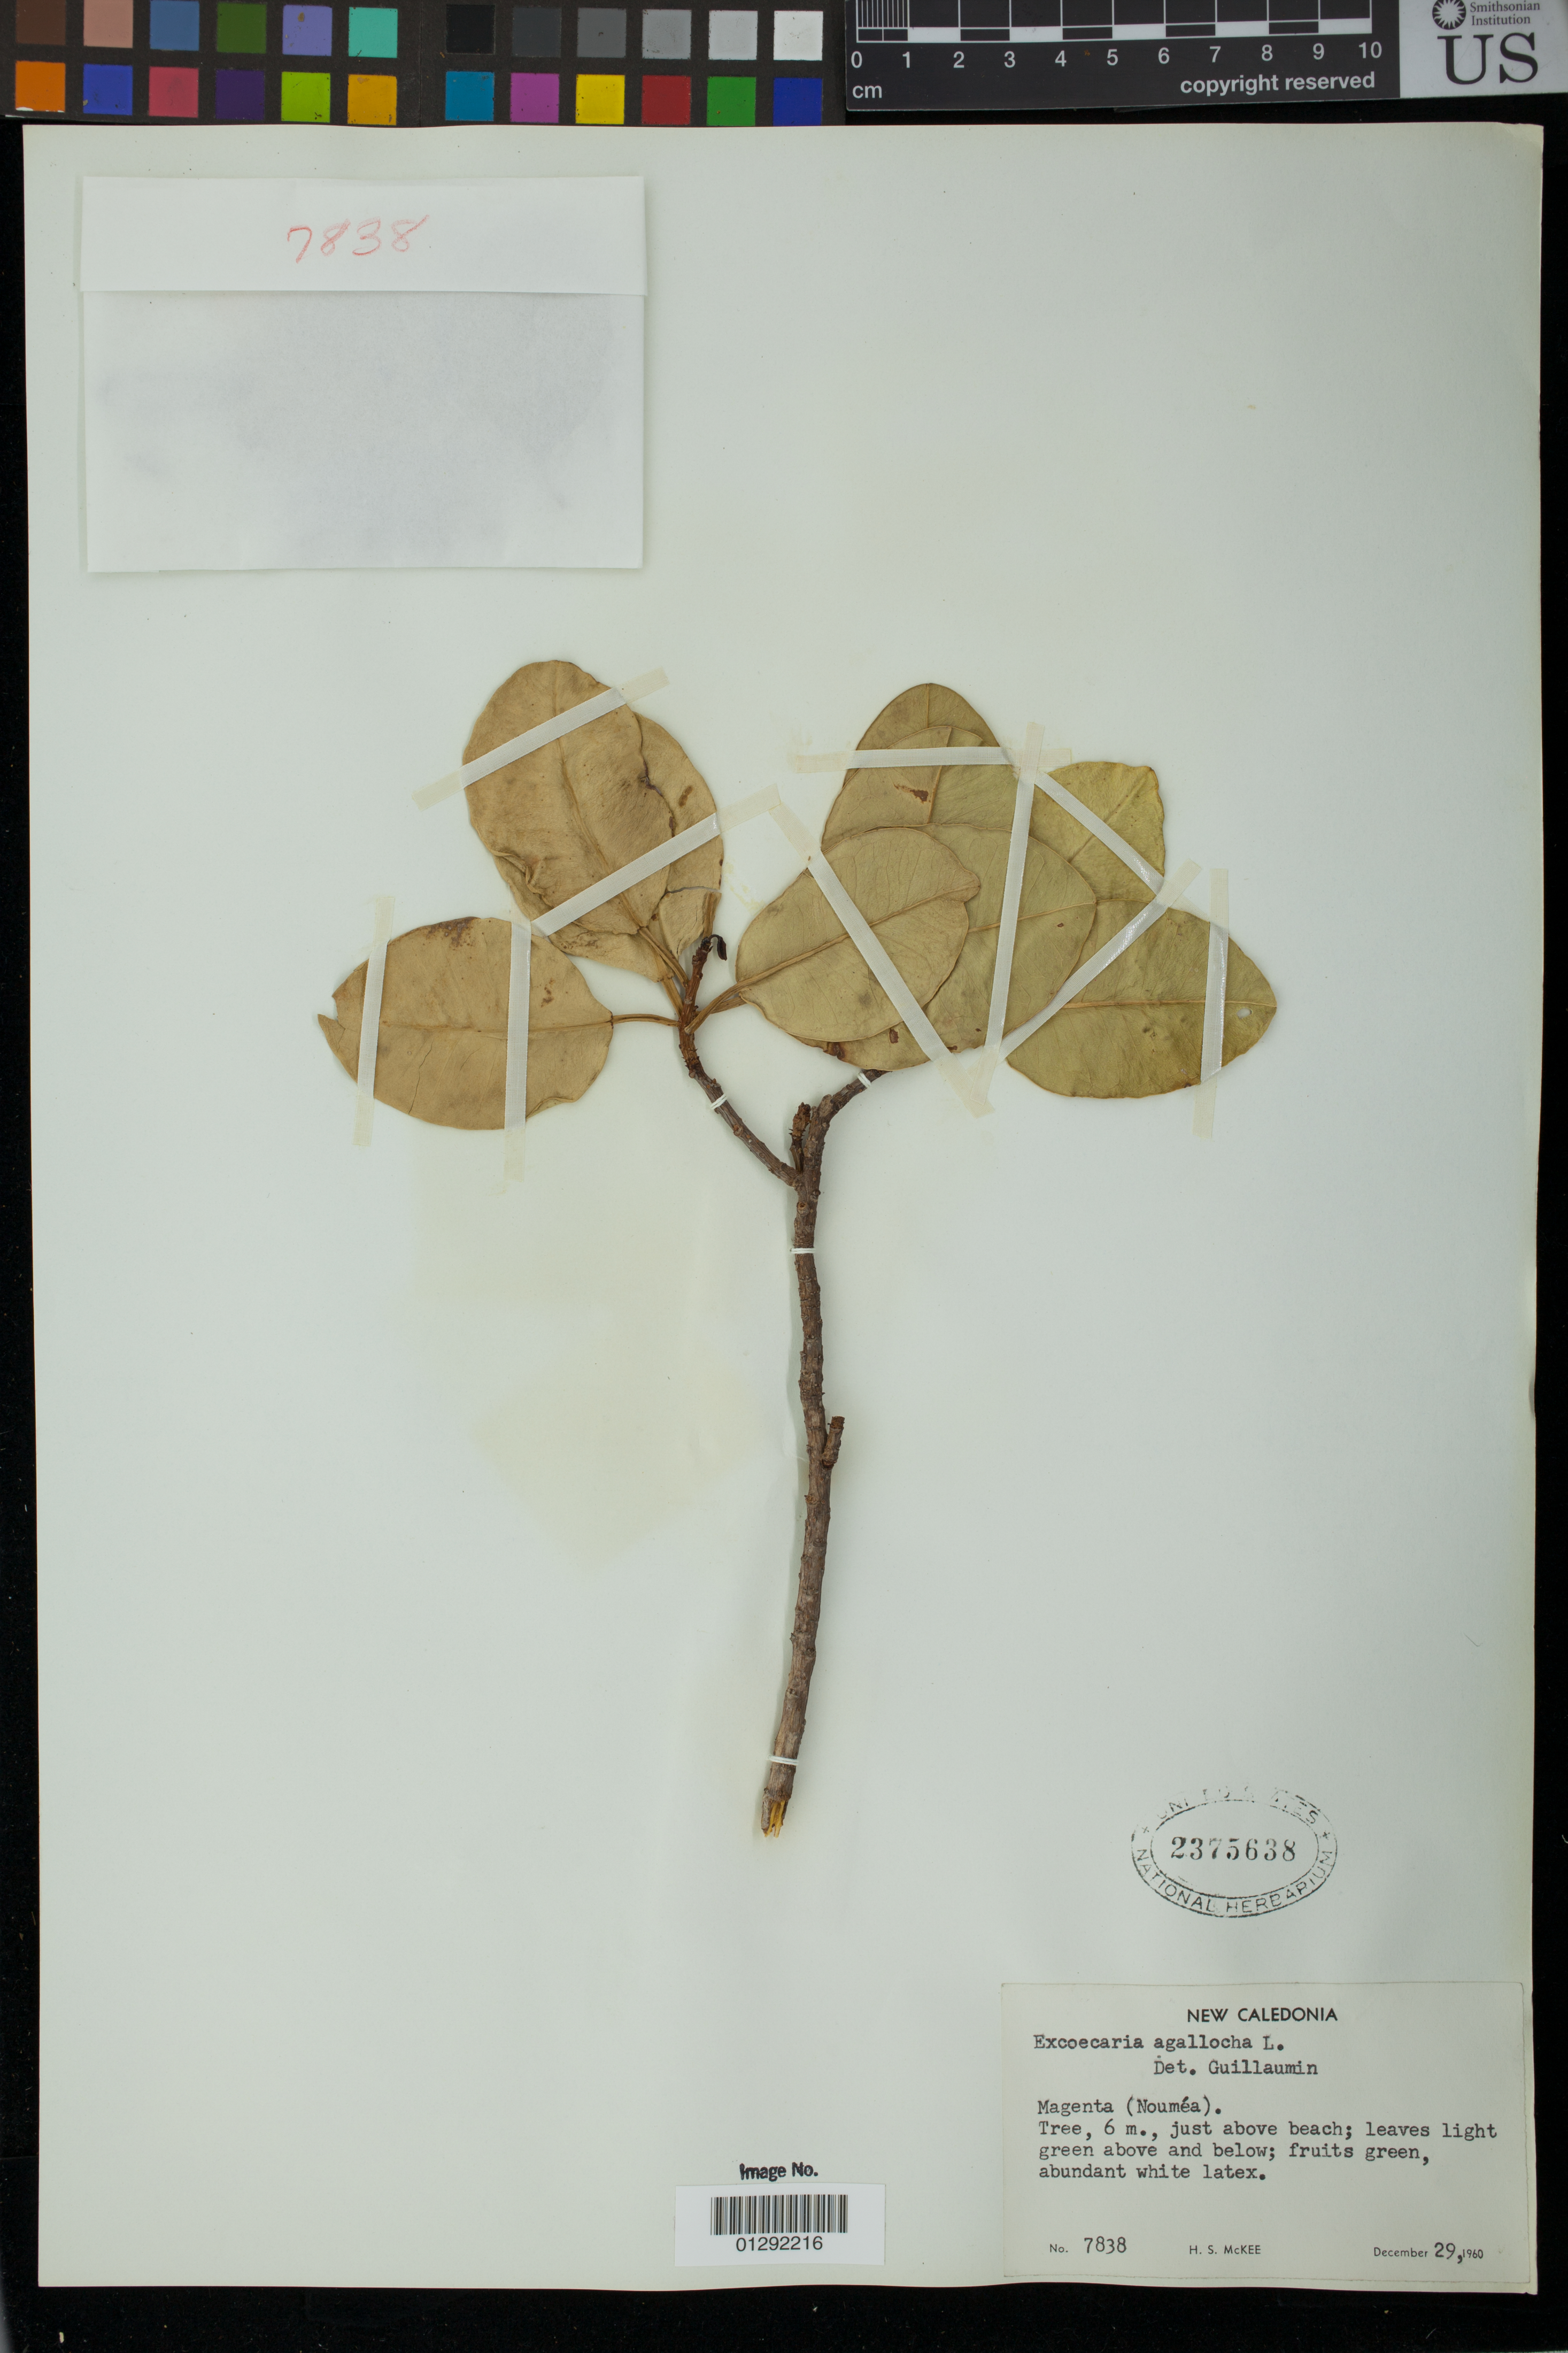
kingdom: Plantae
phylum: Tracheophyta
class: Magnoliopsida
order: Malpighiales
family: Euphorbiaceae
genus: Excoecaria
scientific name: Excoecaria agallocha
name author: L.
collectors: H. S. MacKee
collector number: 7838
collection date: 1960-12-29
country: New Caledonia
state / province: South Province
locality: Magenta, Noumea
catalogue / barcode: US 2375638